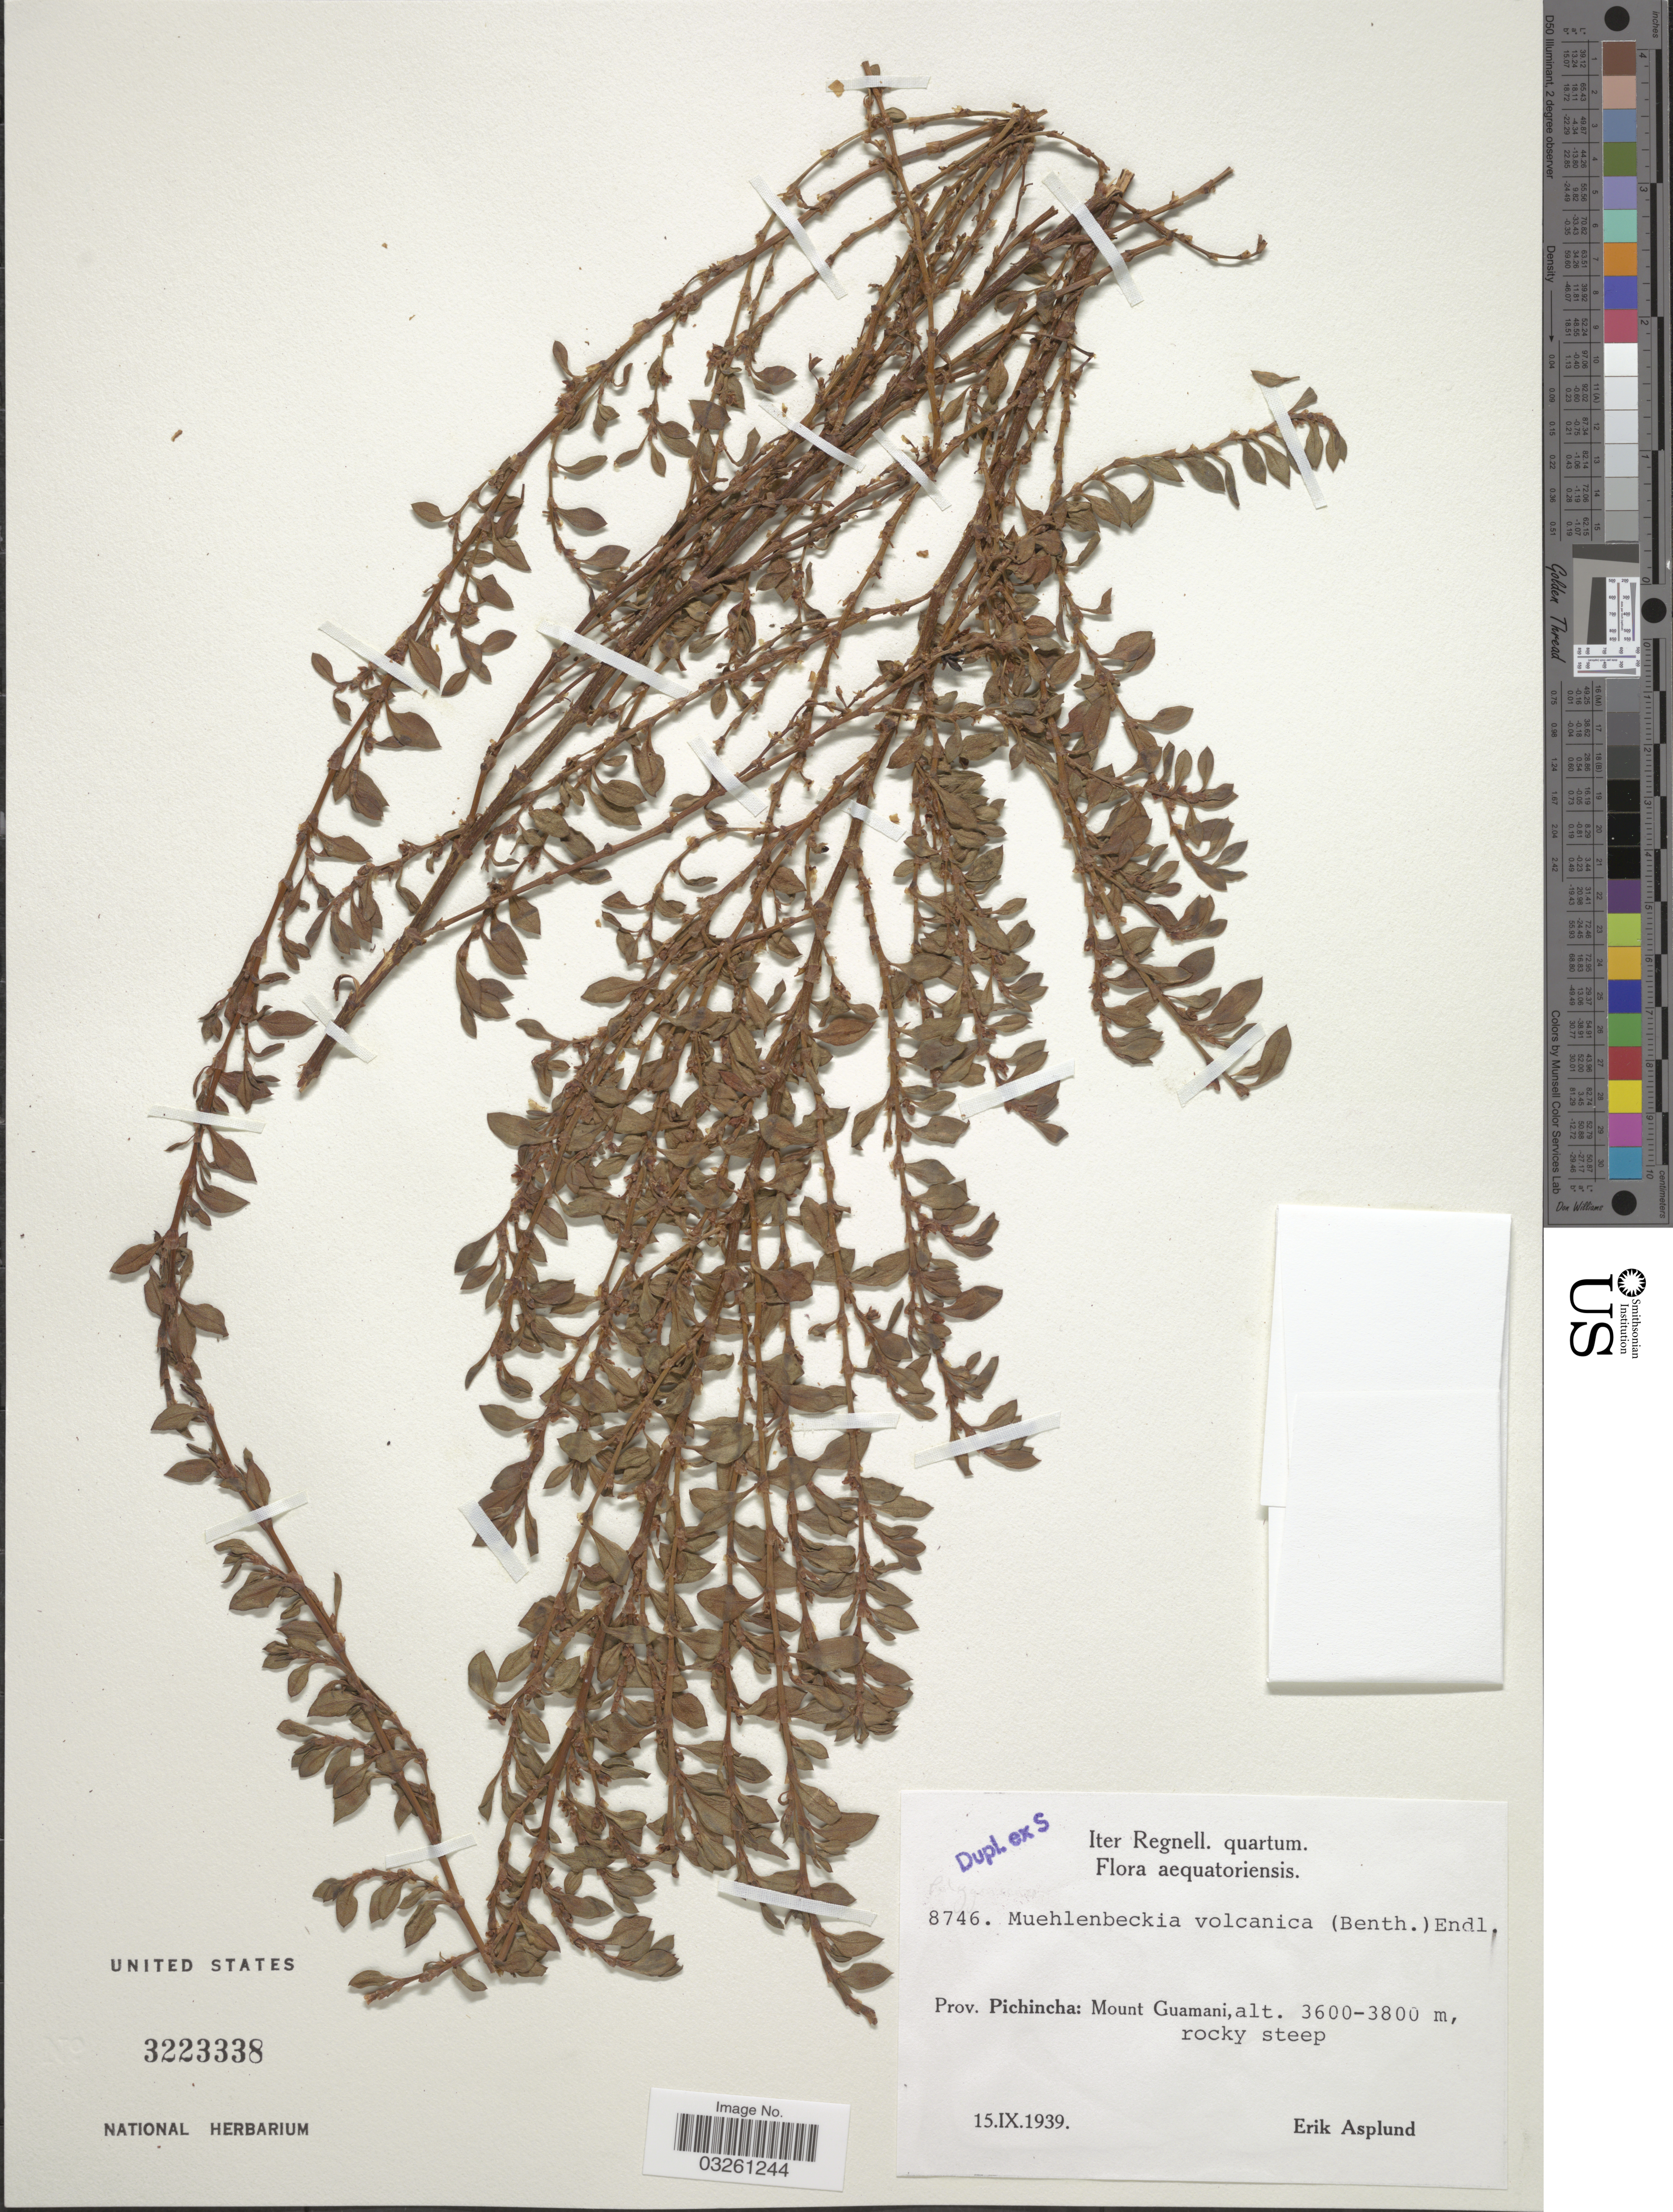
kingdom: Plantae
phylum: Tracheophyta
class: Magnoliopsida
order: Caryophyllales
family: Polygonaceae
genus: Muehlenbeckia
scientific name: Muehlenbeckia vulcanica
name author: Meisn.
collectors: E. Asplund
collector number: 8746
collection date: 1939-09-15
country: Ecuador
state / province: Pichincha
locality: Mount Guamani.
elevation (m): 3600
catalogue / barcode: US 3223338